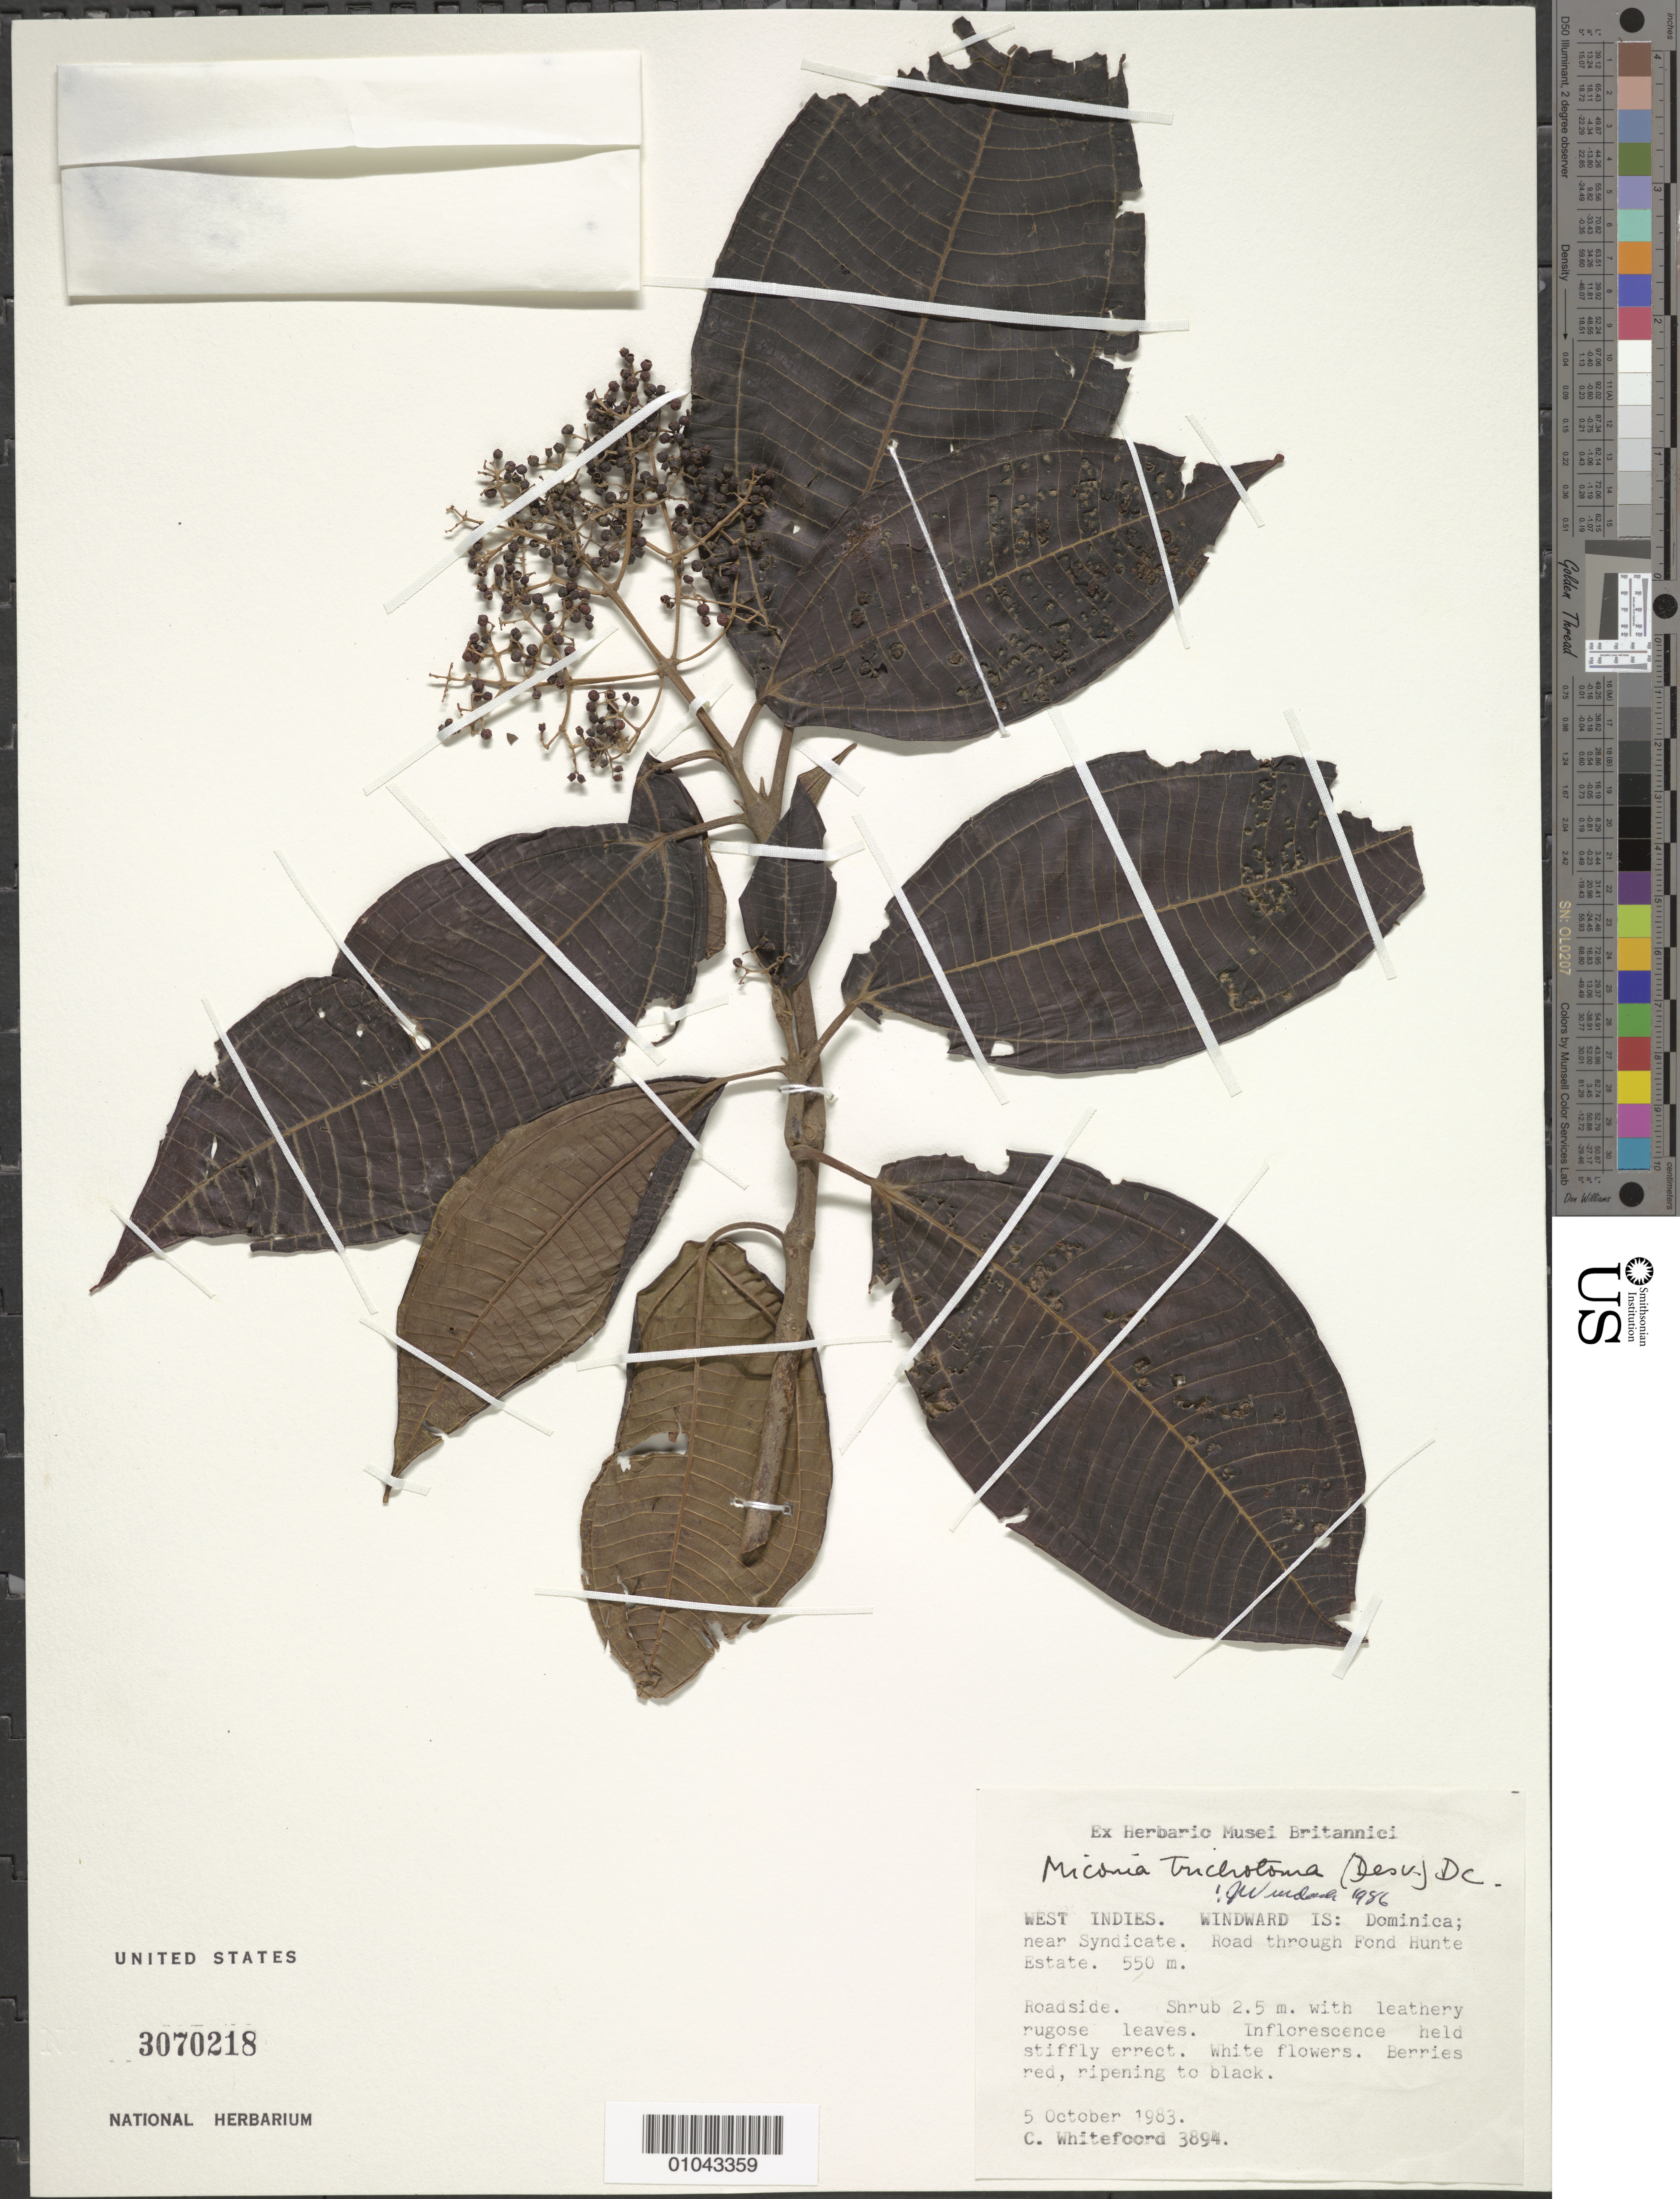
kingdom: Plantae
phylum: Tracheophyta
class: Magnoliopsida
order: Myrtales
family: Melastomataceae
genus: Miconia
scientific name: Miconia trichotoma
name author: (Desr.) DC.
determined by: Wurdack, John J., (US), US (UNITED STATES)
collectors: C. Whitefoord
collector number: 3894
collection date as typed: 05 Oct 1983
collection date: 1983-10-05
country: Dominica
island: Dominica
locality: Syndicate, road through Fond Hunte Estate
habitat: Roadside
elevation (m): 550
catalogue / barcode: US 3070218